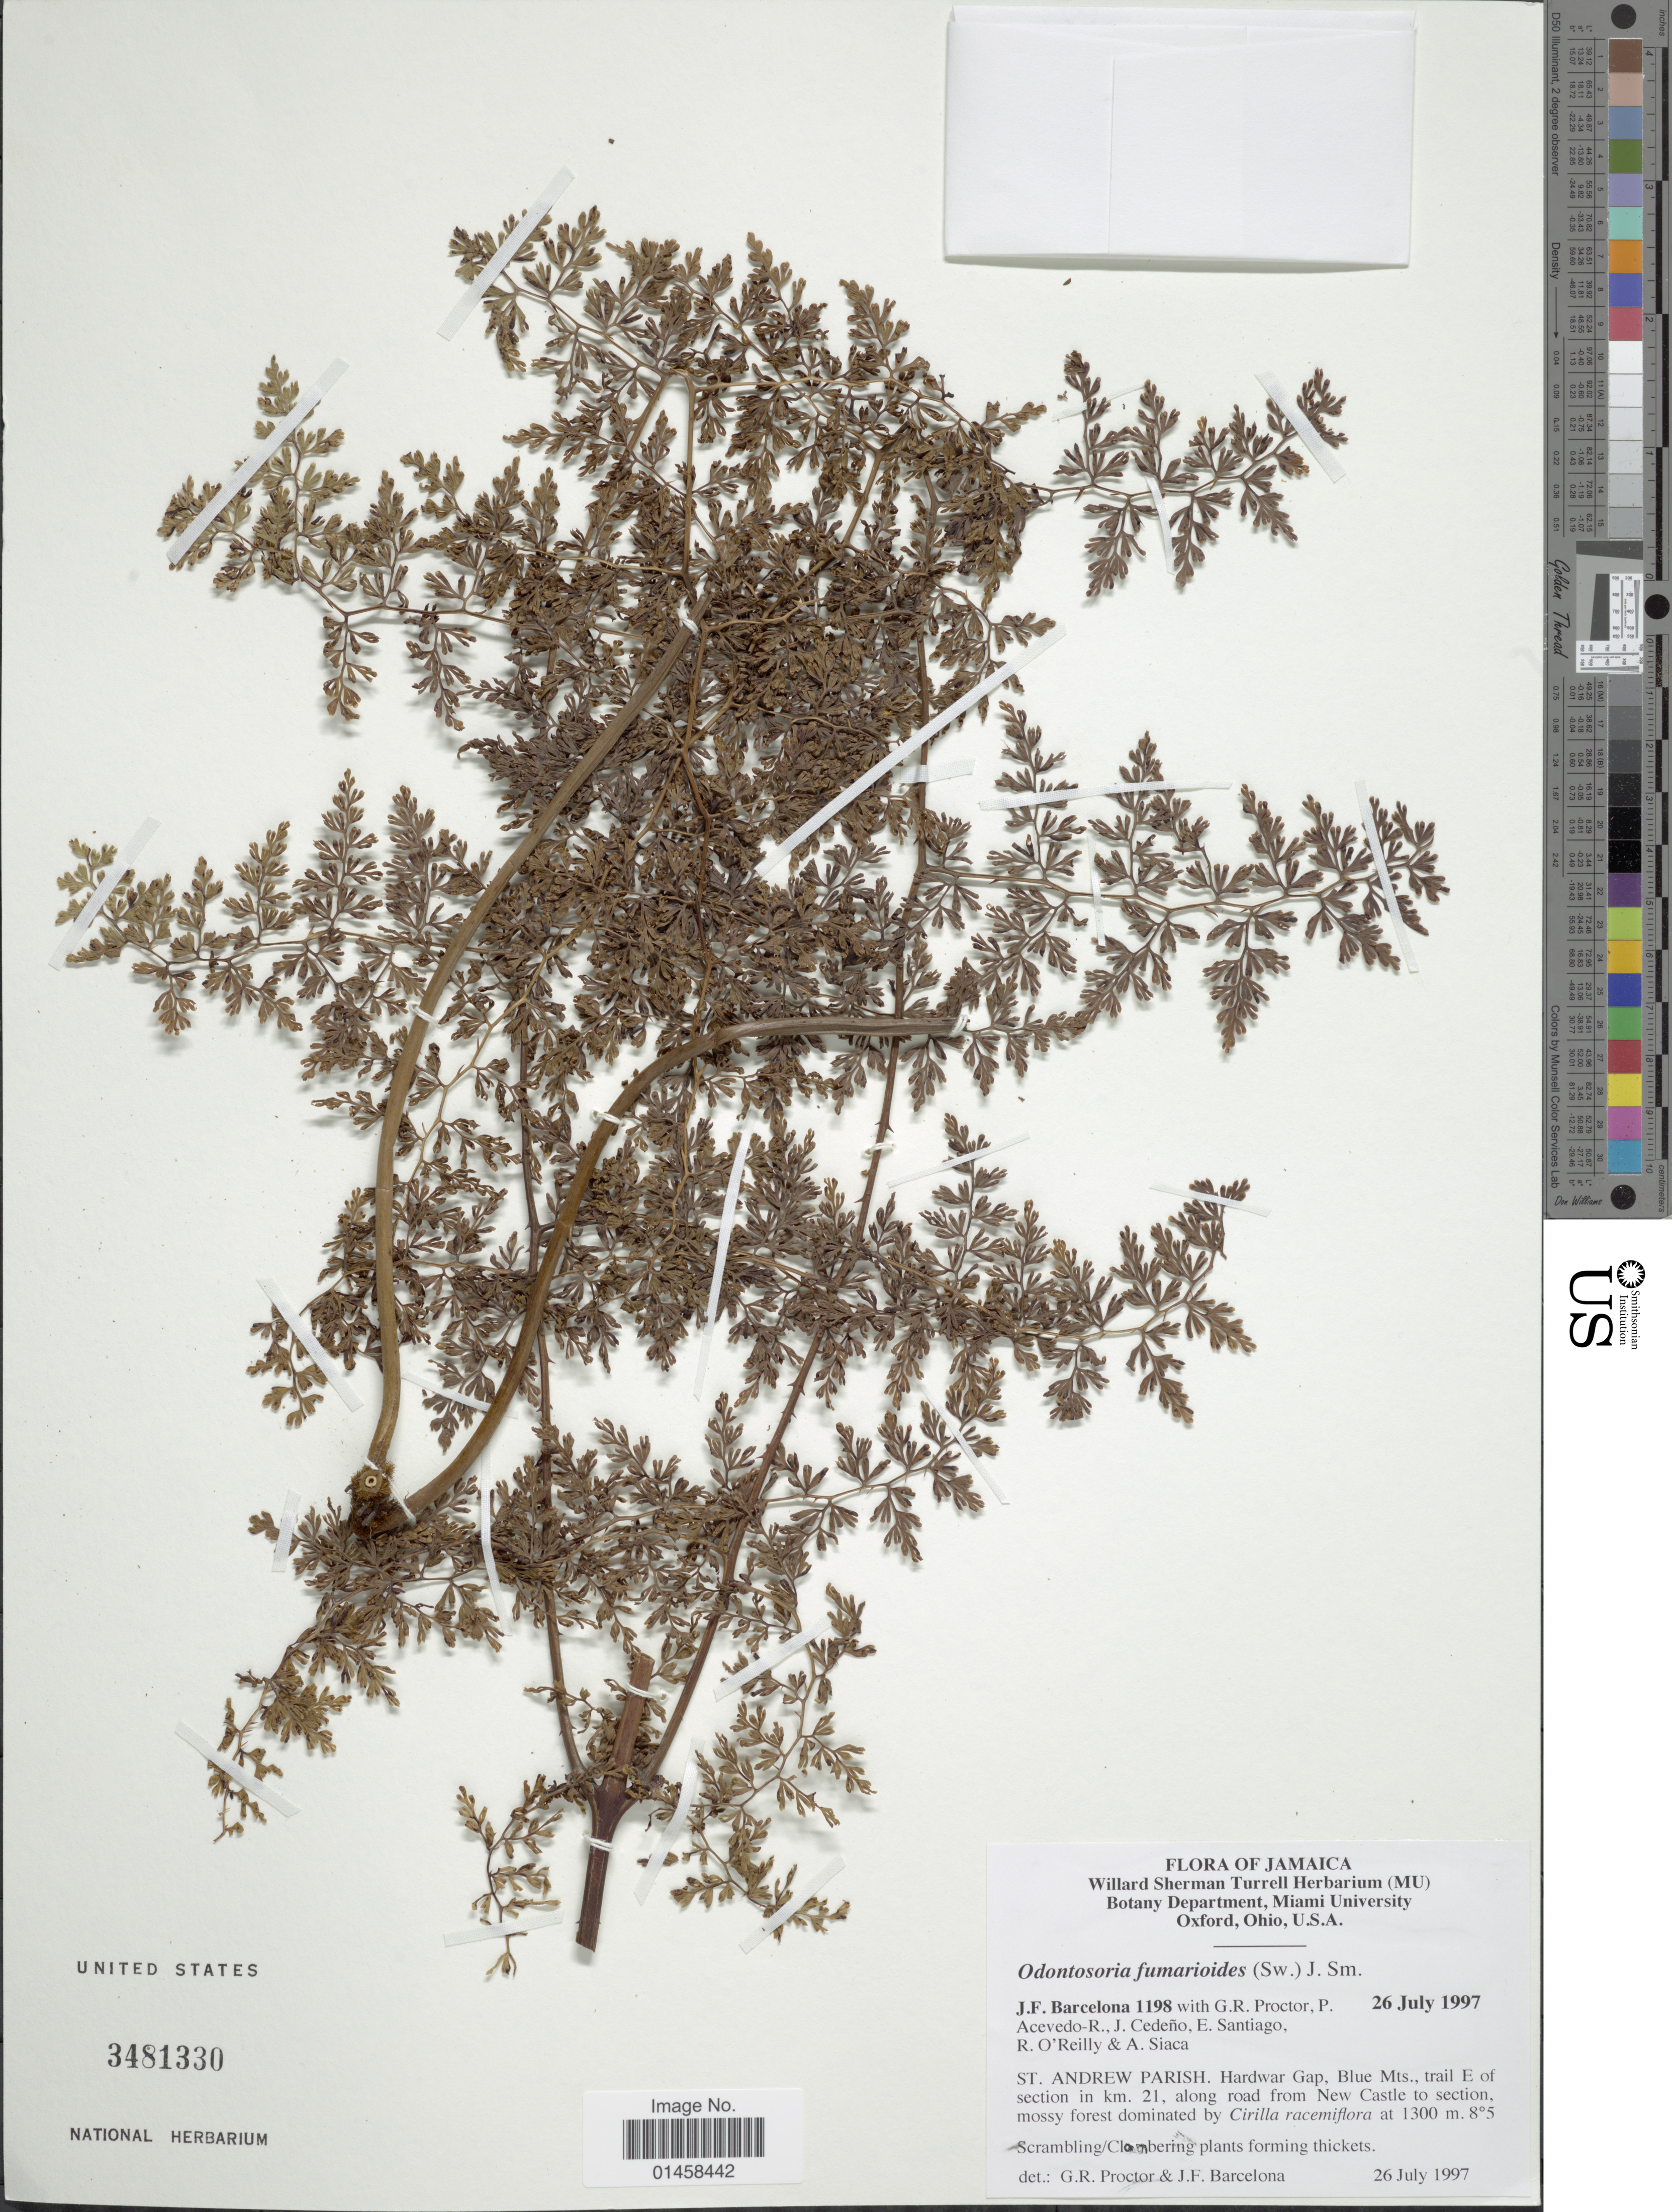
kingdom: Plantae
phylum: Tracheophyta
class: Polypodiopsida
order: Polypodiales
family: Lindsaeaceae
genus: Odontosoria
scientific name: Odontosoria fumarioides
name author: (Sw.) J. Sm.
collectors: J. F. Barcelona, G. Proctor, P. Acevedo-Rodr., J. Cedeño & et al.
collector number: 1198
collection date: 1997-07-26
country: Jamaica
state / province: Saint Andrew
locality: St. Andrews Parish, Hardwar Gap, Blue Mts., trail E of section in km. 21, along road from New Castle to section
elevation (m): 1300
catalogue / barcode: US 3481330